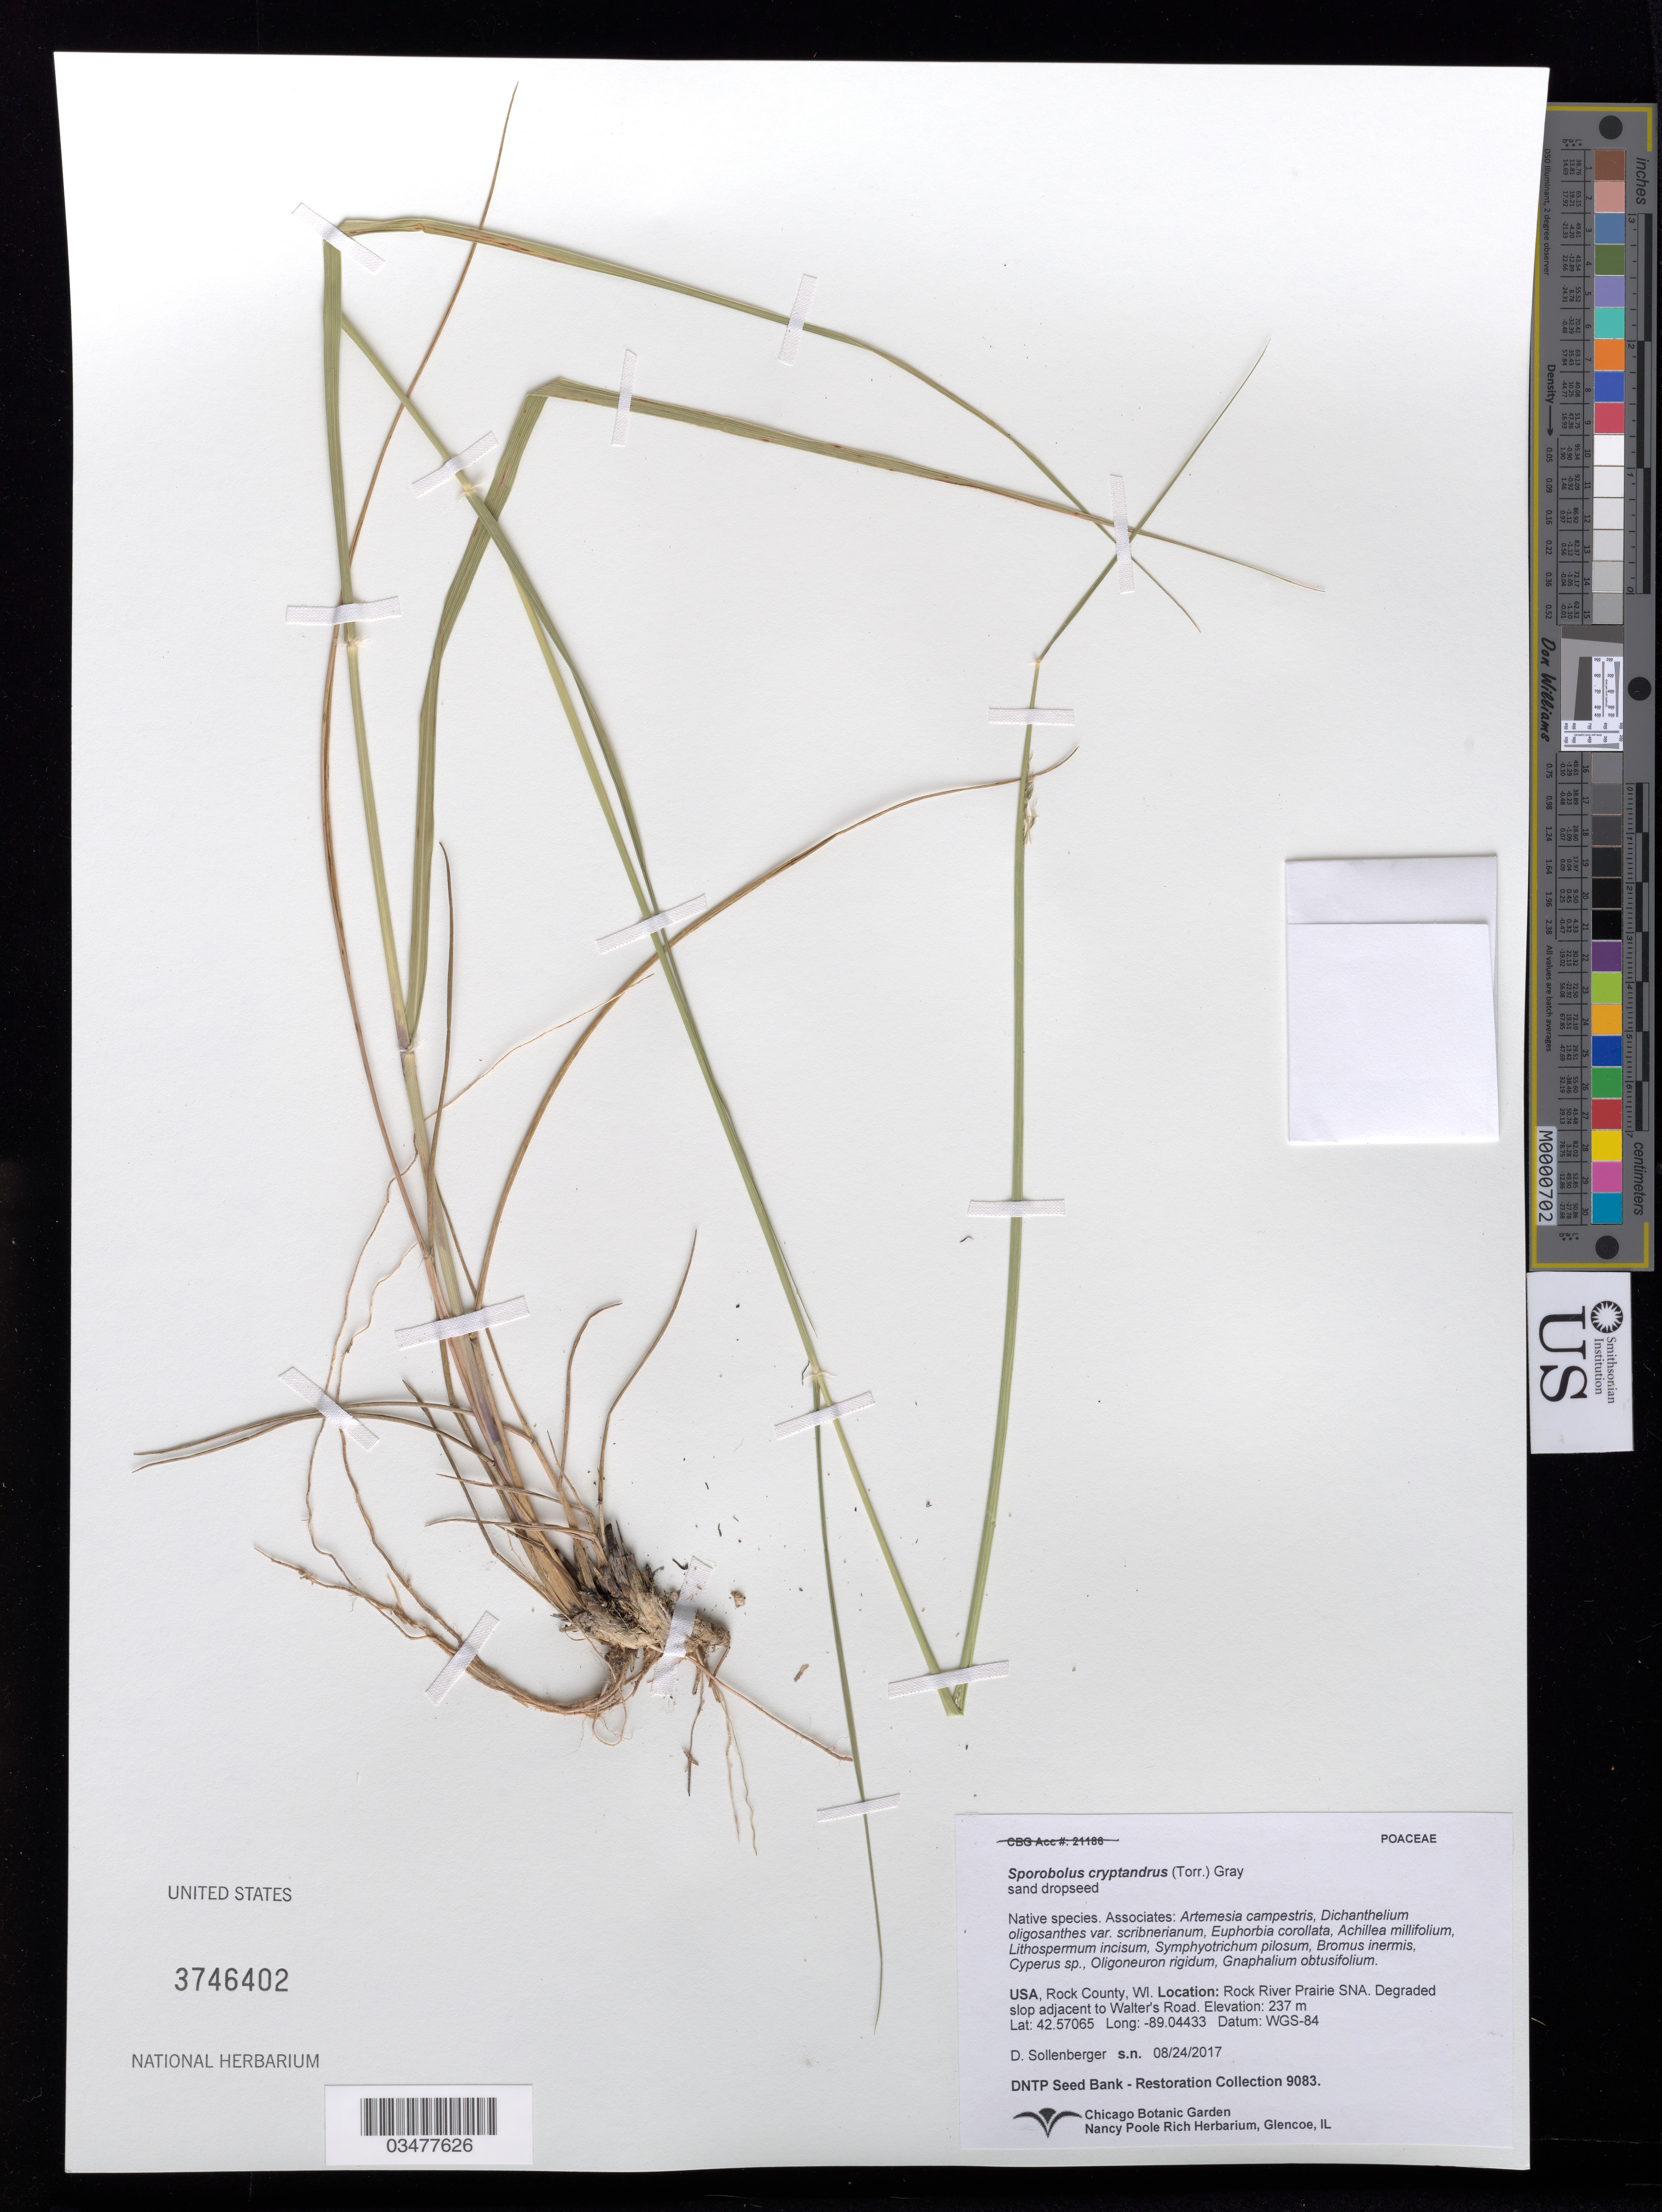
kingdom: Plantae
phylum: Tracheophyta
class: Liliopsida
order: Poales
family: Poaceae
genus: Sporobolus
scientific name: Sporobolus cryptandrus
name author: (Torr.) A. Gray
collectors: D. Sollenberger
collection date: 2017-08-24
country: United States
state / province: Wisconsin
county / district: Rock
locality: Rock River Prairie SNA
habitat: With Euphorbia corollata, Bromus inermis, Cyperus sp., etc.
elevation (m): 72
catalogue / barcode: US 3746402